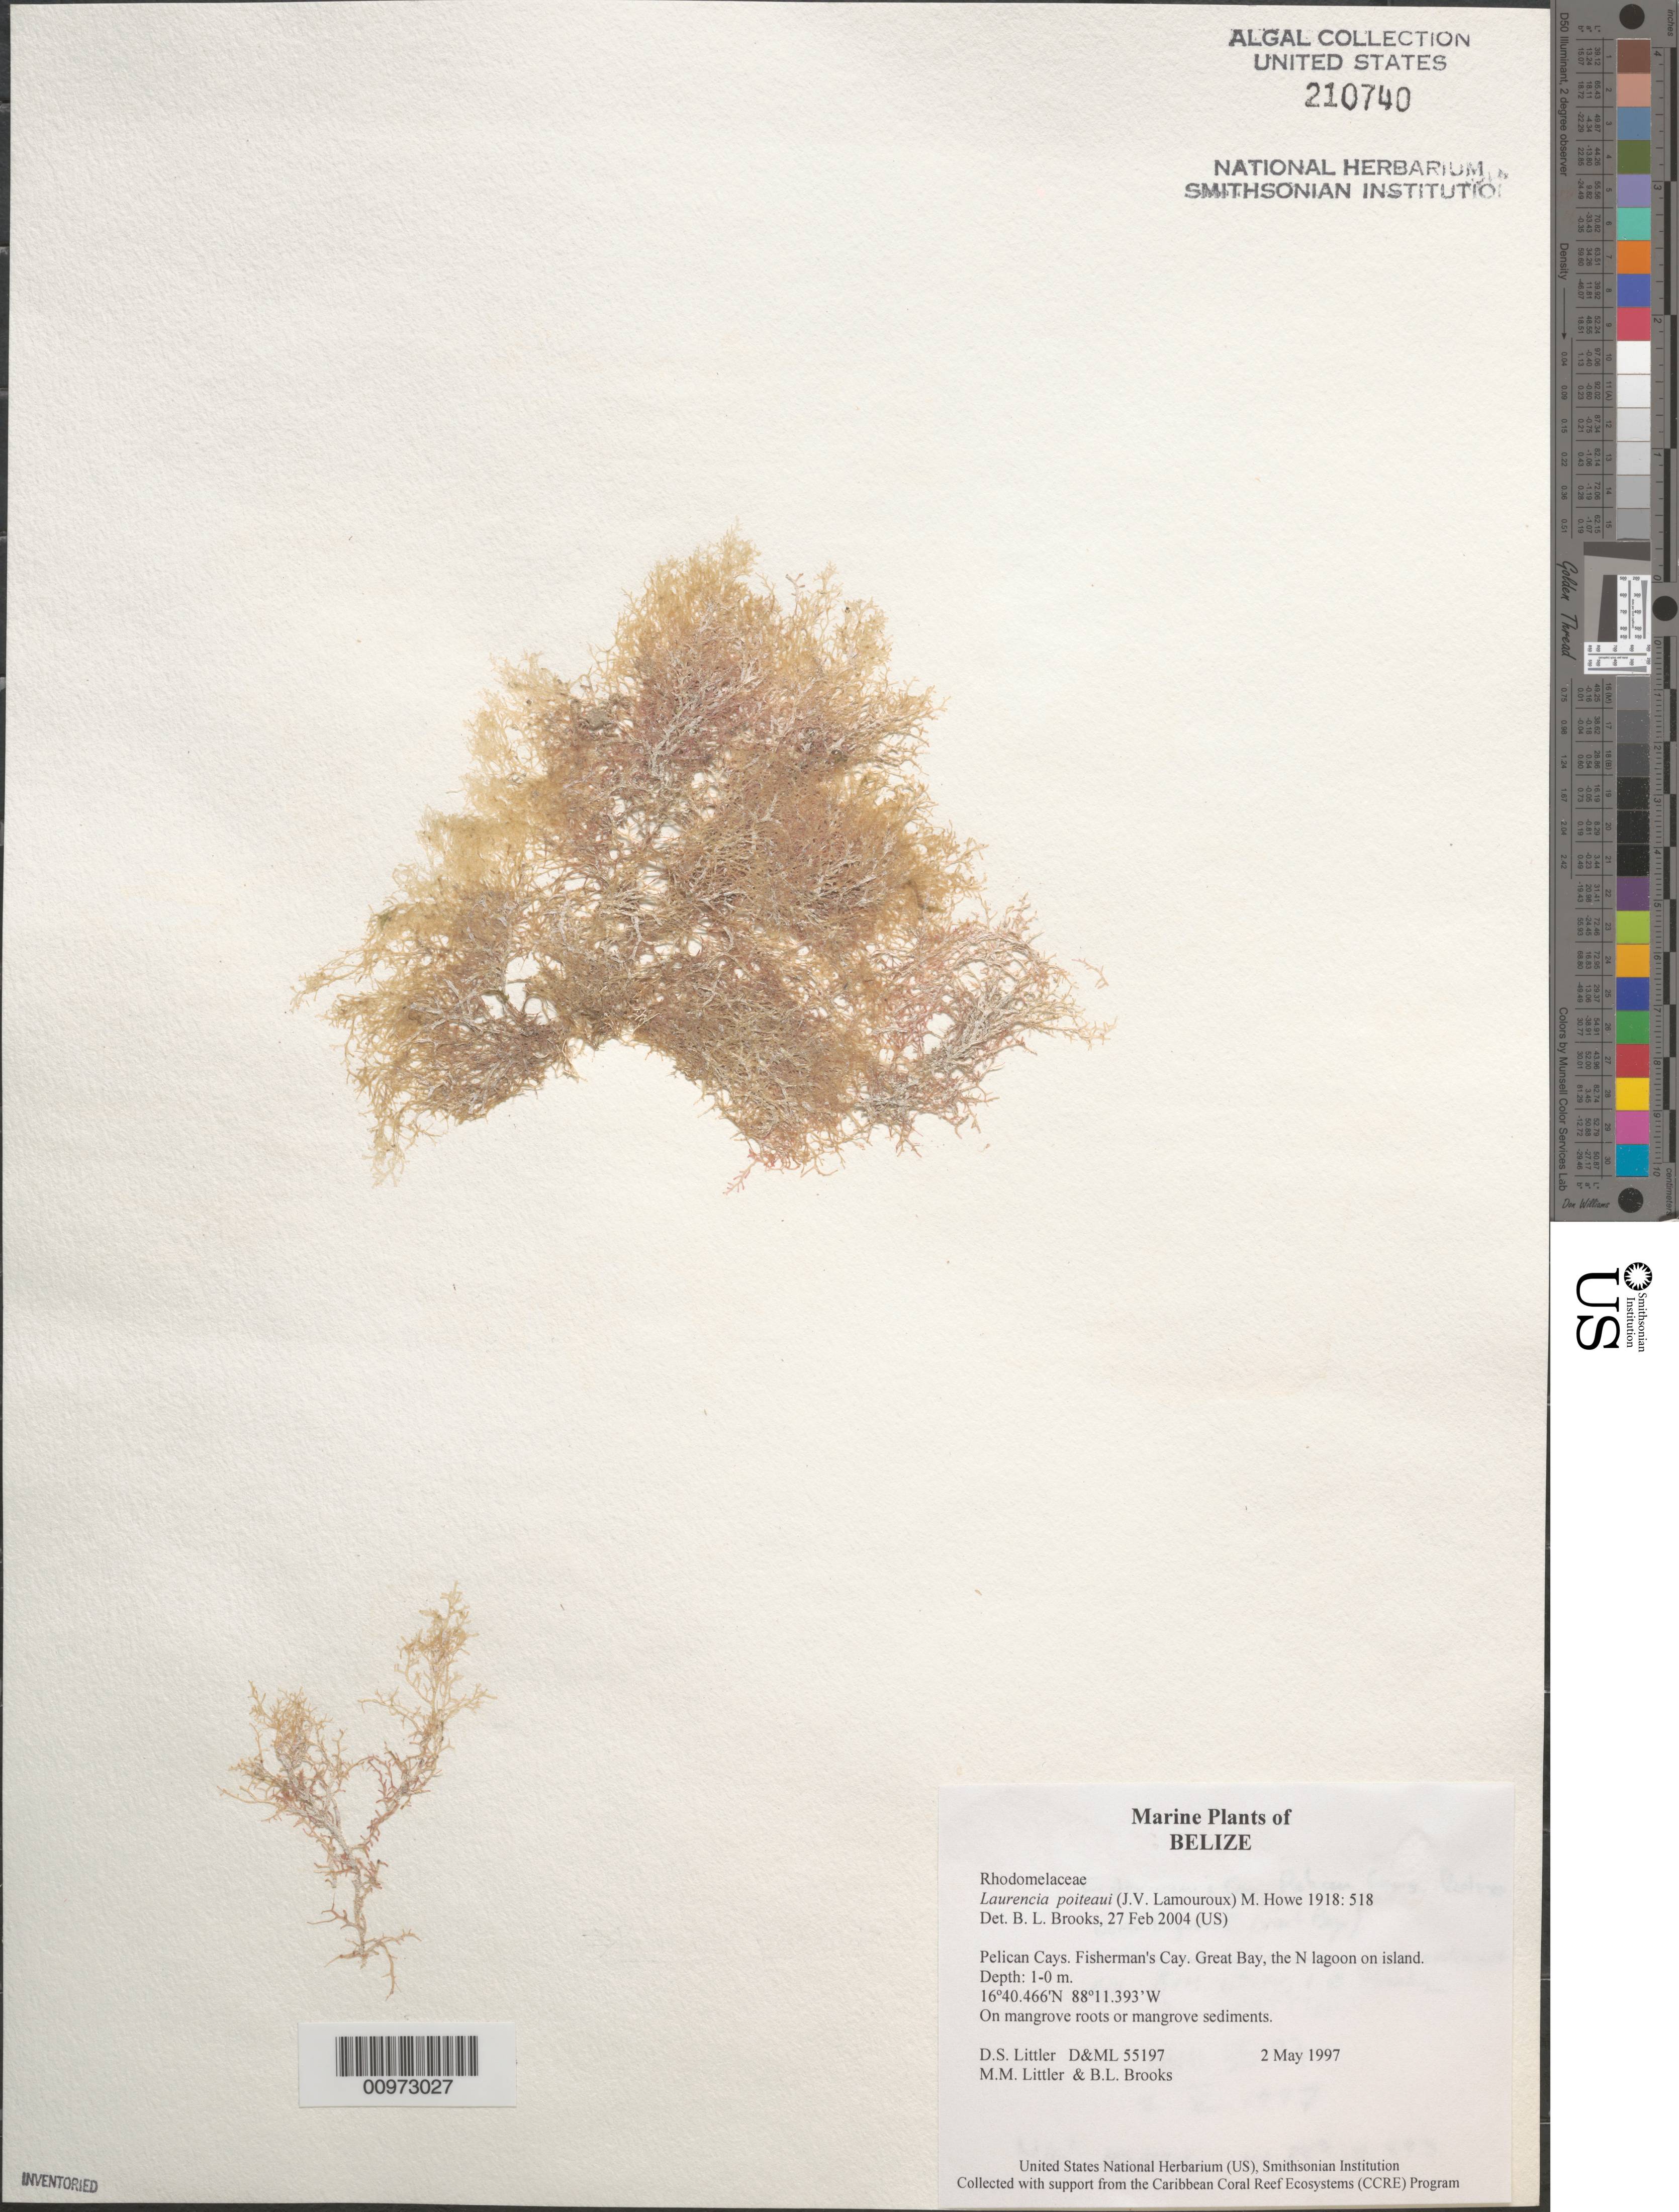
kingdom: Plantae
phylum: Rhodophyta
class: Florideophyceae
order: Ceramiales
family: Rhodomelaceae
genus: Laurencia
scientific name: Laurencia poiteaui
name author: (J.V.Lamouroux) M. Howe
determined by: Brooks, B. L., (BOT), Smithsonian Institution - National Museum of Natural History (UNITED STATES)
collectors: D. S. Littler, M. M. Littler & B. Brooks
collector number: D&ML 55197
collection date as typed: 02 May 1997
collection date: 1997-05-02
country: Belize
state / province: Stann Creek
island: Fisherman Cay [Fisherman's Cay]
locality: Great Bay (northern lagoon)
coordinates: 16 40.466' N, 88 11.393' W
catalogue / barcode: US 210740